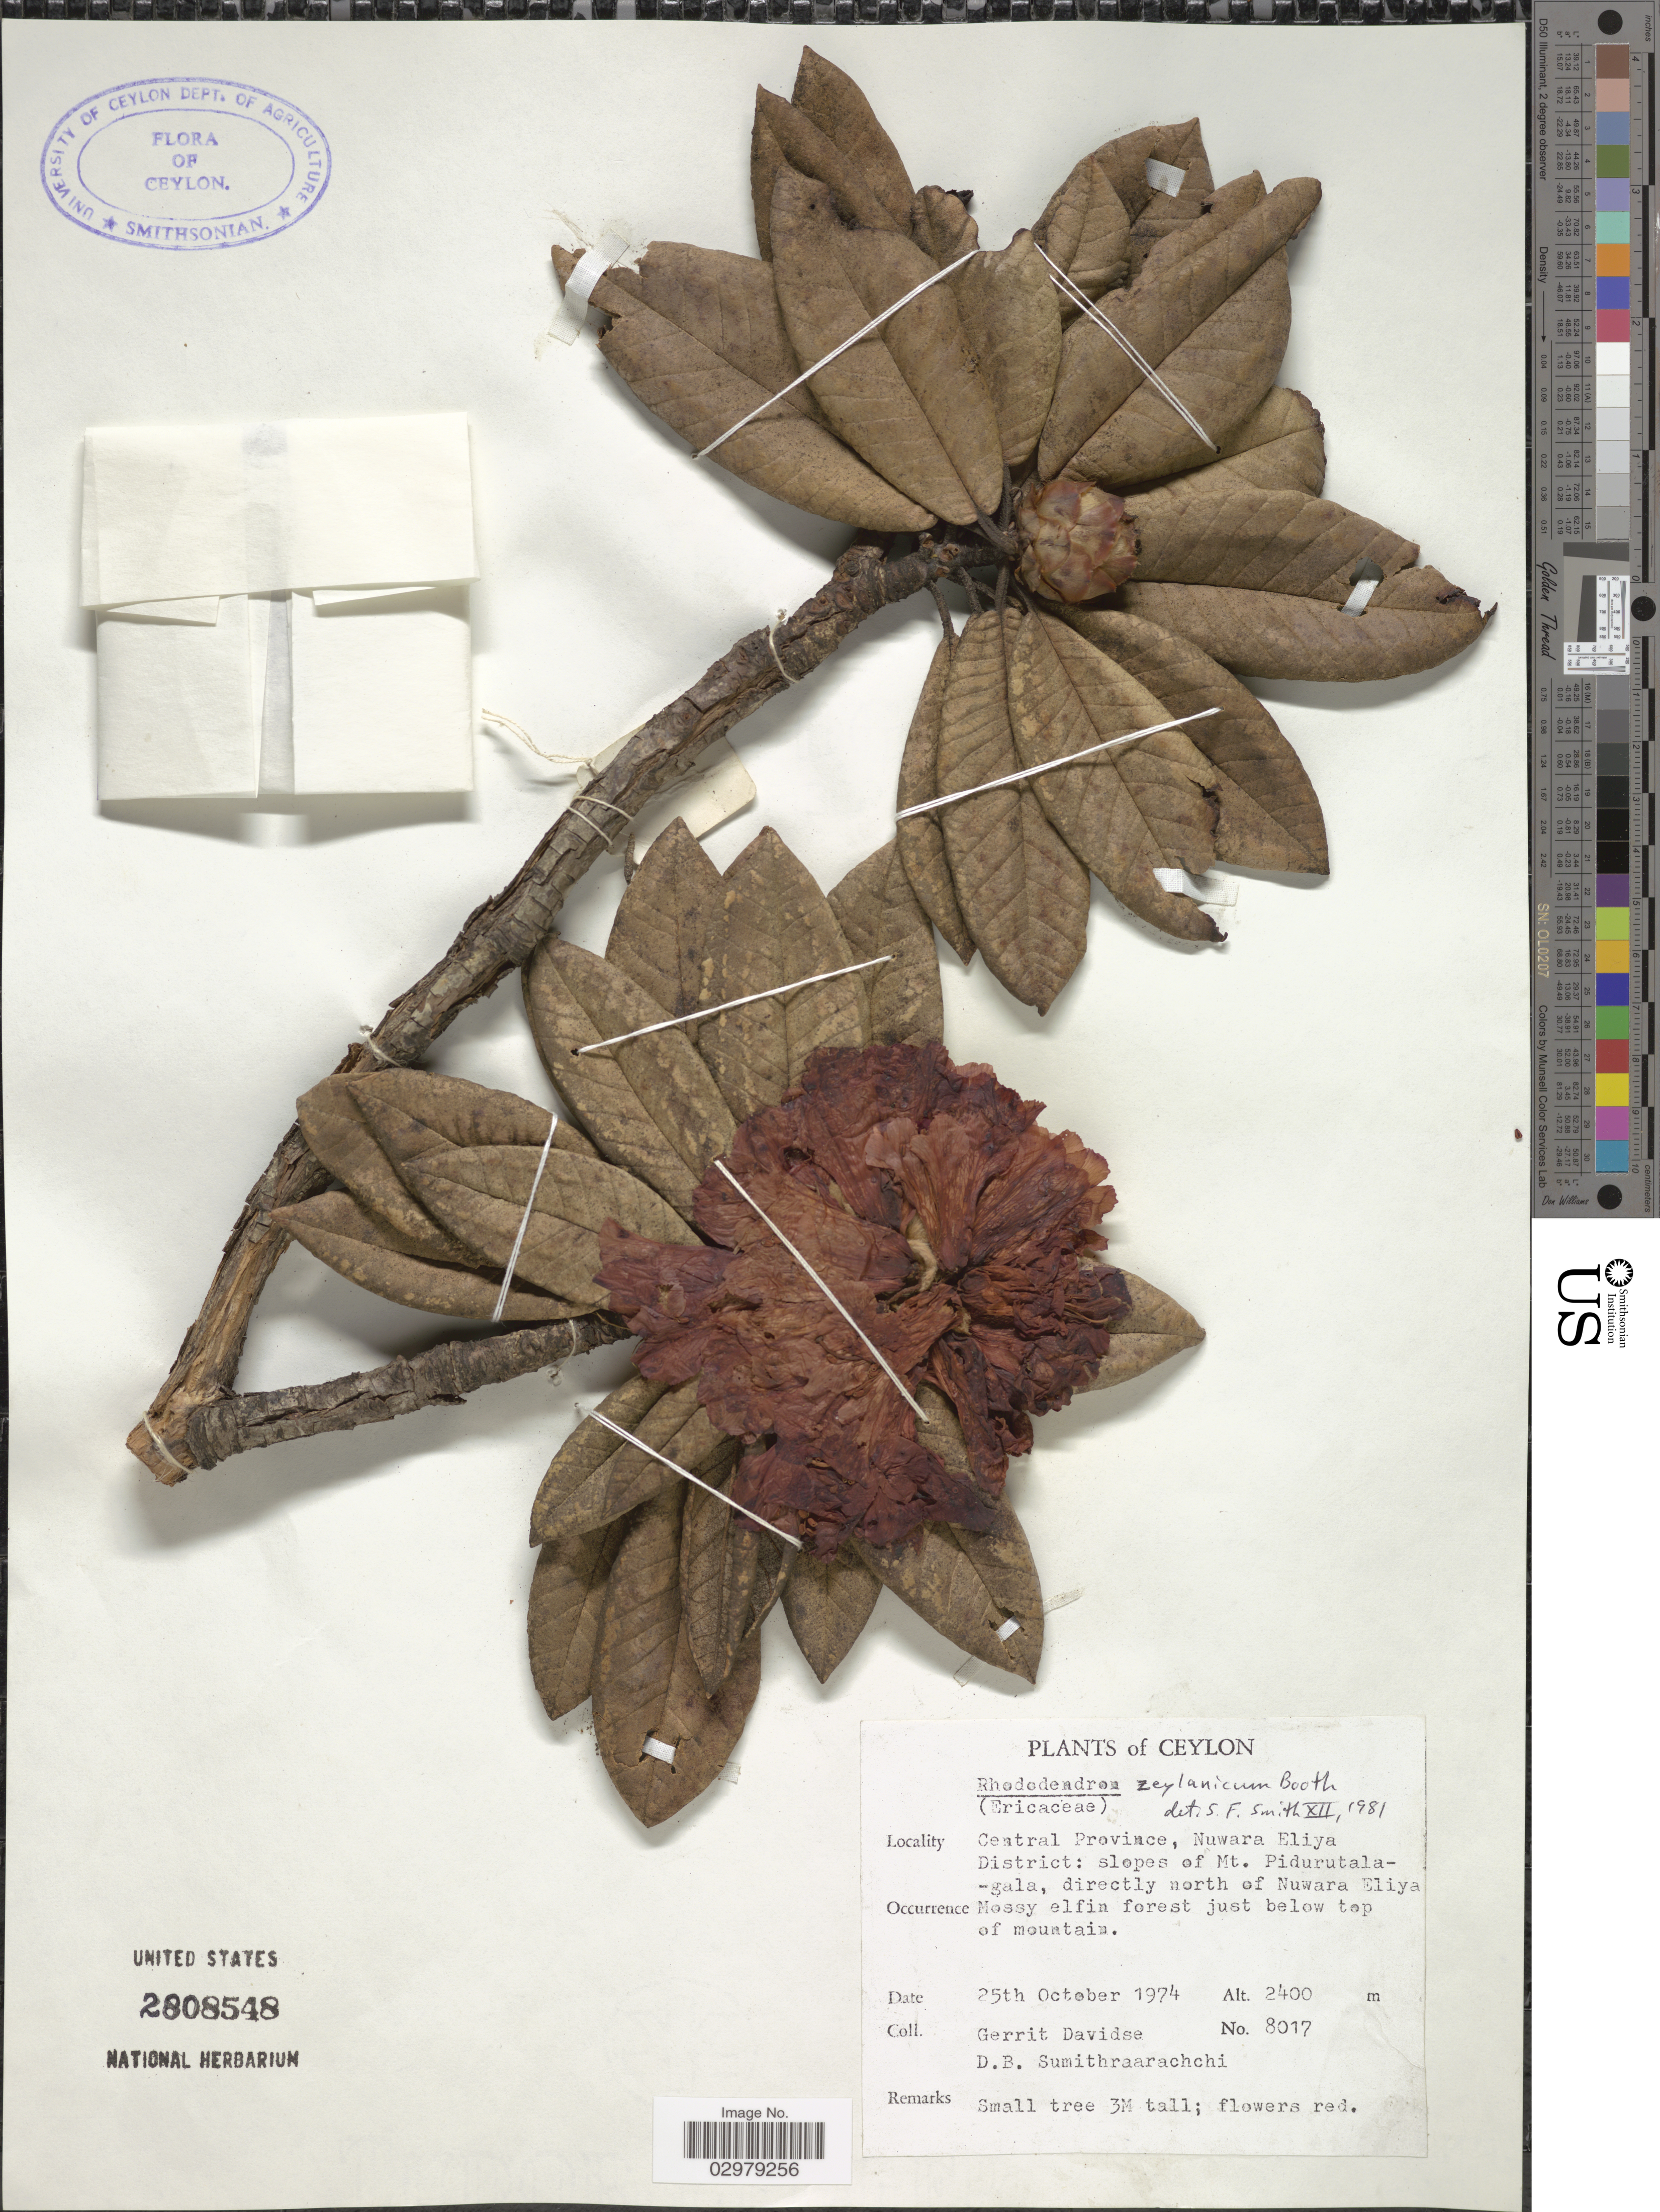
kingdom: Plantae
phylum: Tracheophyta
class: Magnoliopsida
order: Ericales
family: Ericaceae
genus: Rhododendron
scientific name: Rhododendron zeylanicum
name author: Booth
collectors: G. Davidse & D. B. Sumithraarachchi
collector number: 8017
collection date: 1974-10-25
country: Sri Lanka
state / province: Central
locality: Ceylon. Nuwara Eliya District: slopes of Mt. Pidurutalagala, directly north of Nuwara Eliya Mossy elfin forest just below top of mountain.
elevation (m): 2400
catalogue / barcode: US 2808548